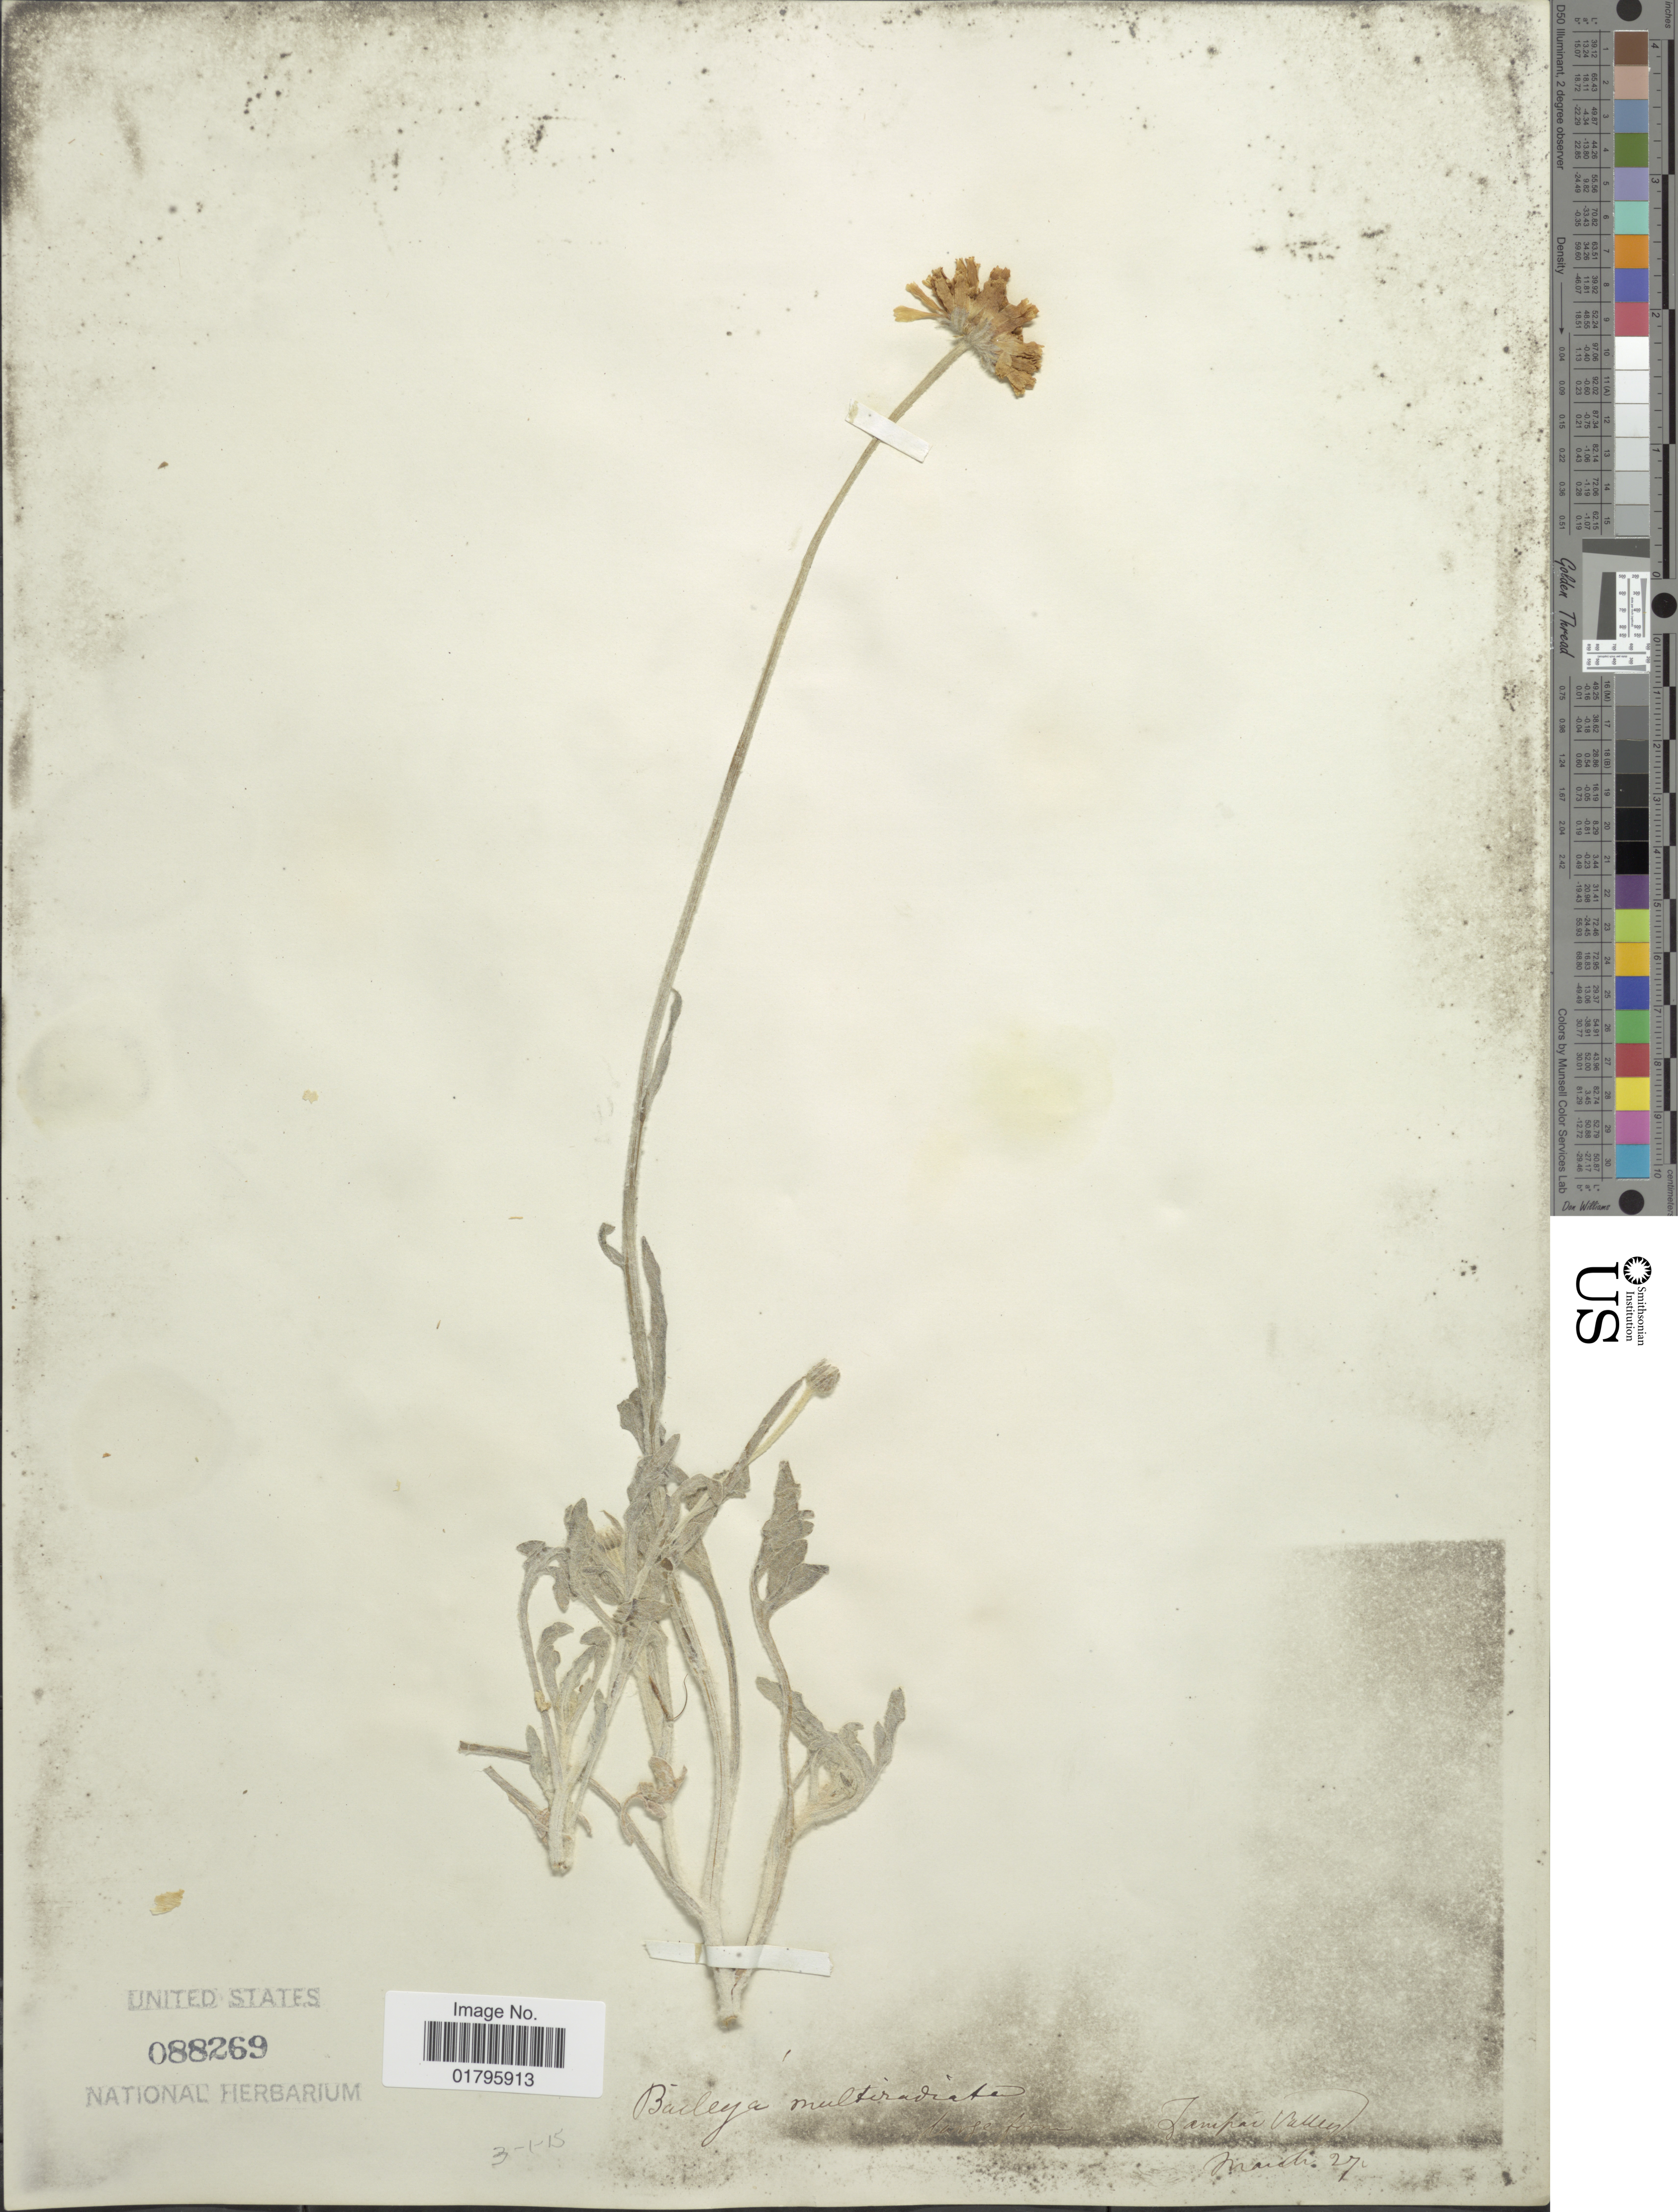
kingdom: Plantae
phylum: Tracheophyta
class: Magnoliopsida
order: Asterales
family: Asteraceae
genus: Baileya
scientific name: Baileya multiradiata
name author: Harv. & A. Gray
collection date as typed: Transcribed d/m/y: /3/27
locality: Tampai Valley.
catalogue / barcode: US 88269